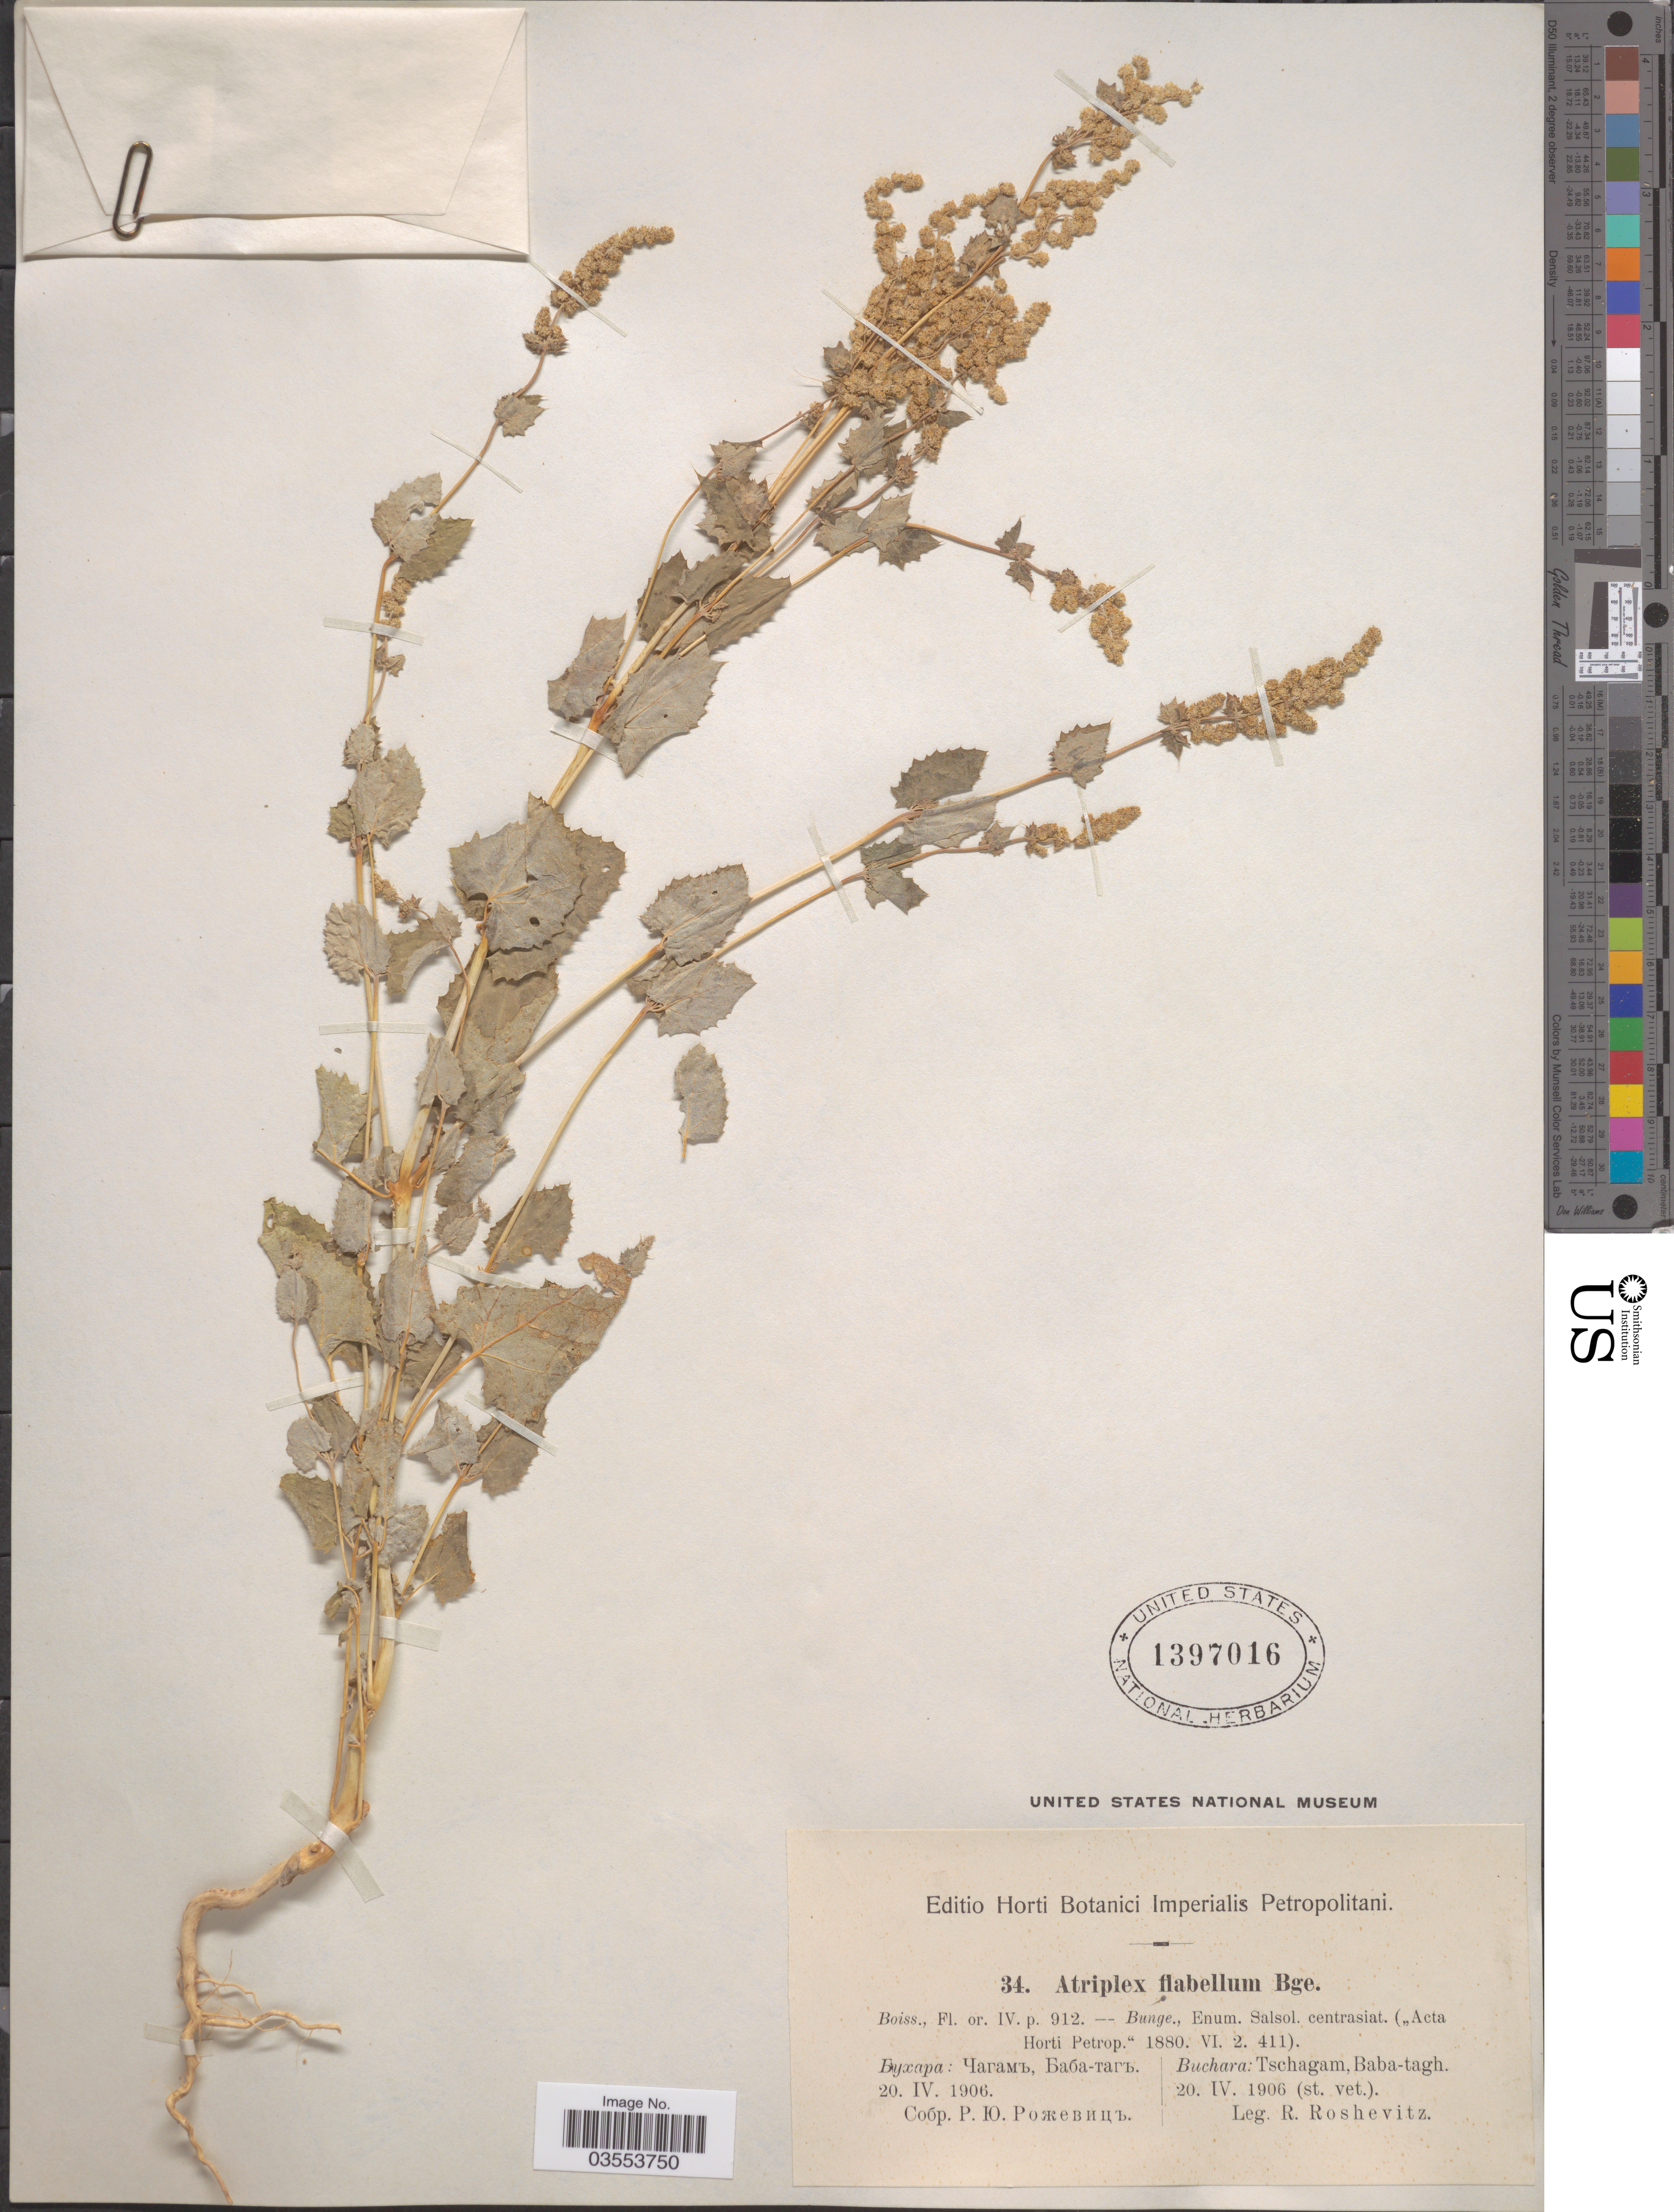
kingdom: Plantae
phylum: Tracheophyta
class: Magnoliopsida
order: Caryophyllales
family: Amaranthaceae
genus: Atriplex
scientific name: Atriplex flabellum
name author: Bunge & Boiss.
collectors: R. J. Roshevitz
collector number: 34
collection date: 1906-04-20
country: Uzbekistan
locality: Buchara: Tschagam, Baba-tagh.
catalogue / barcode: US 1397016